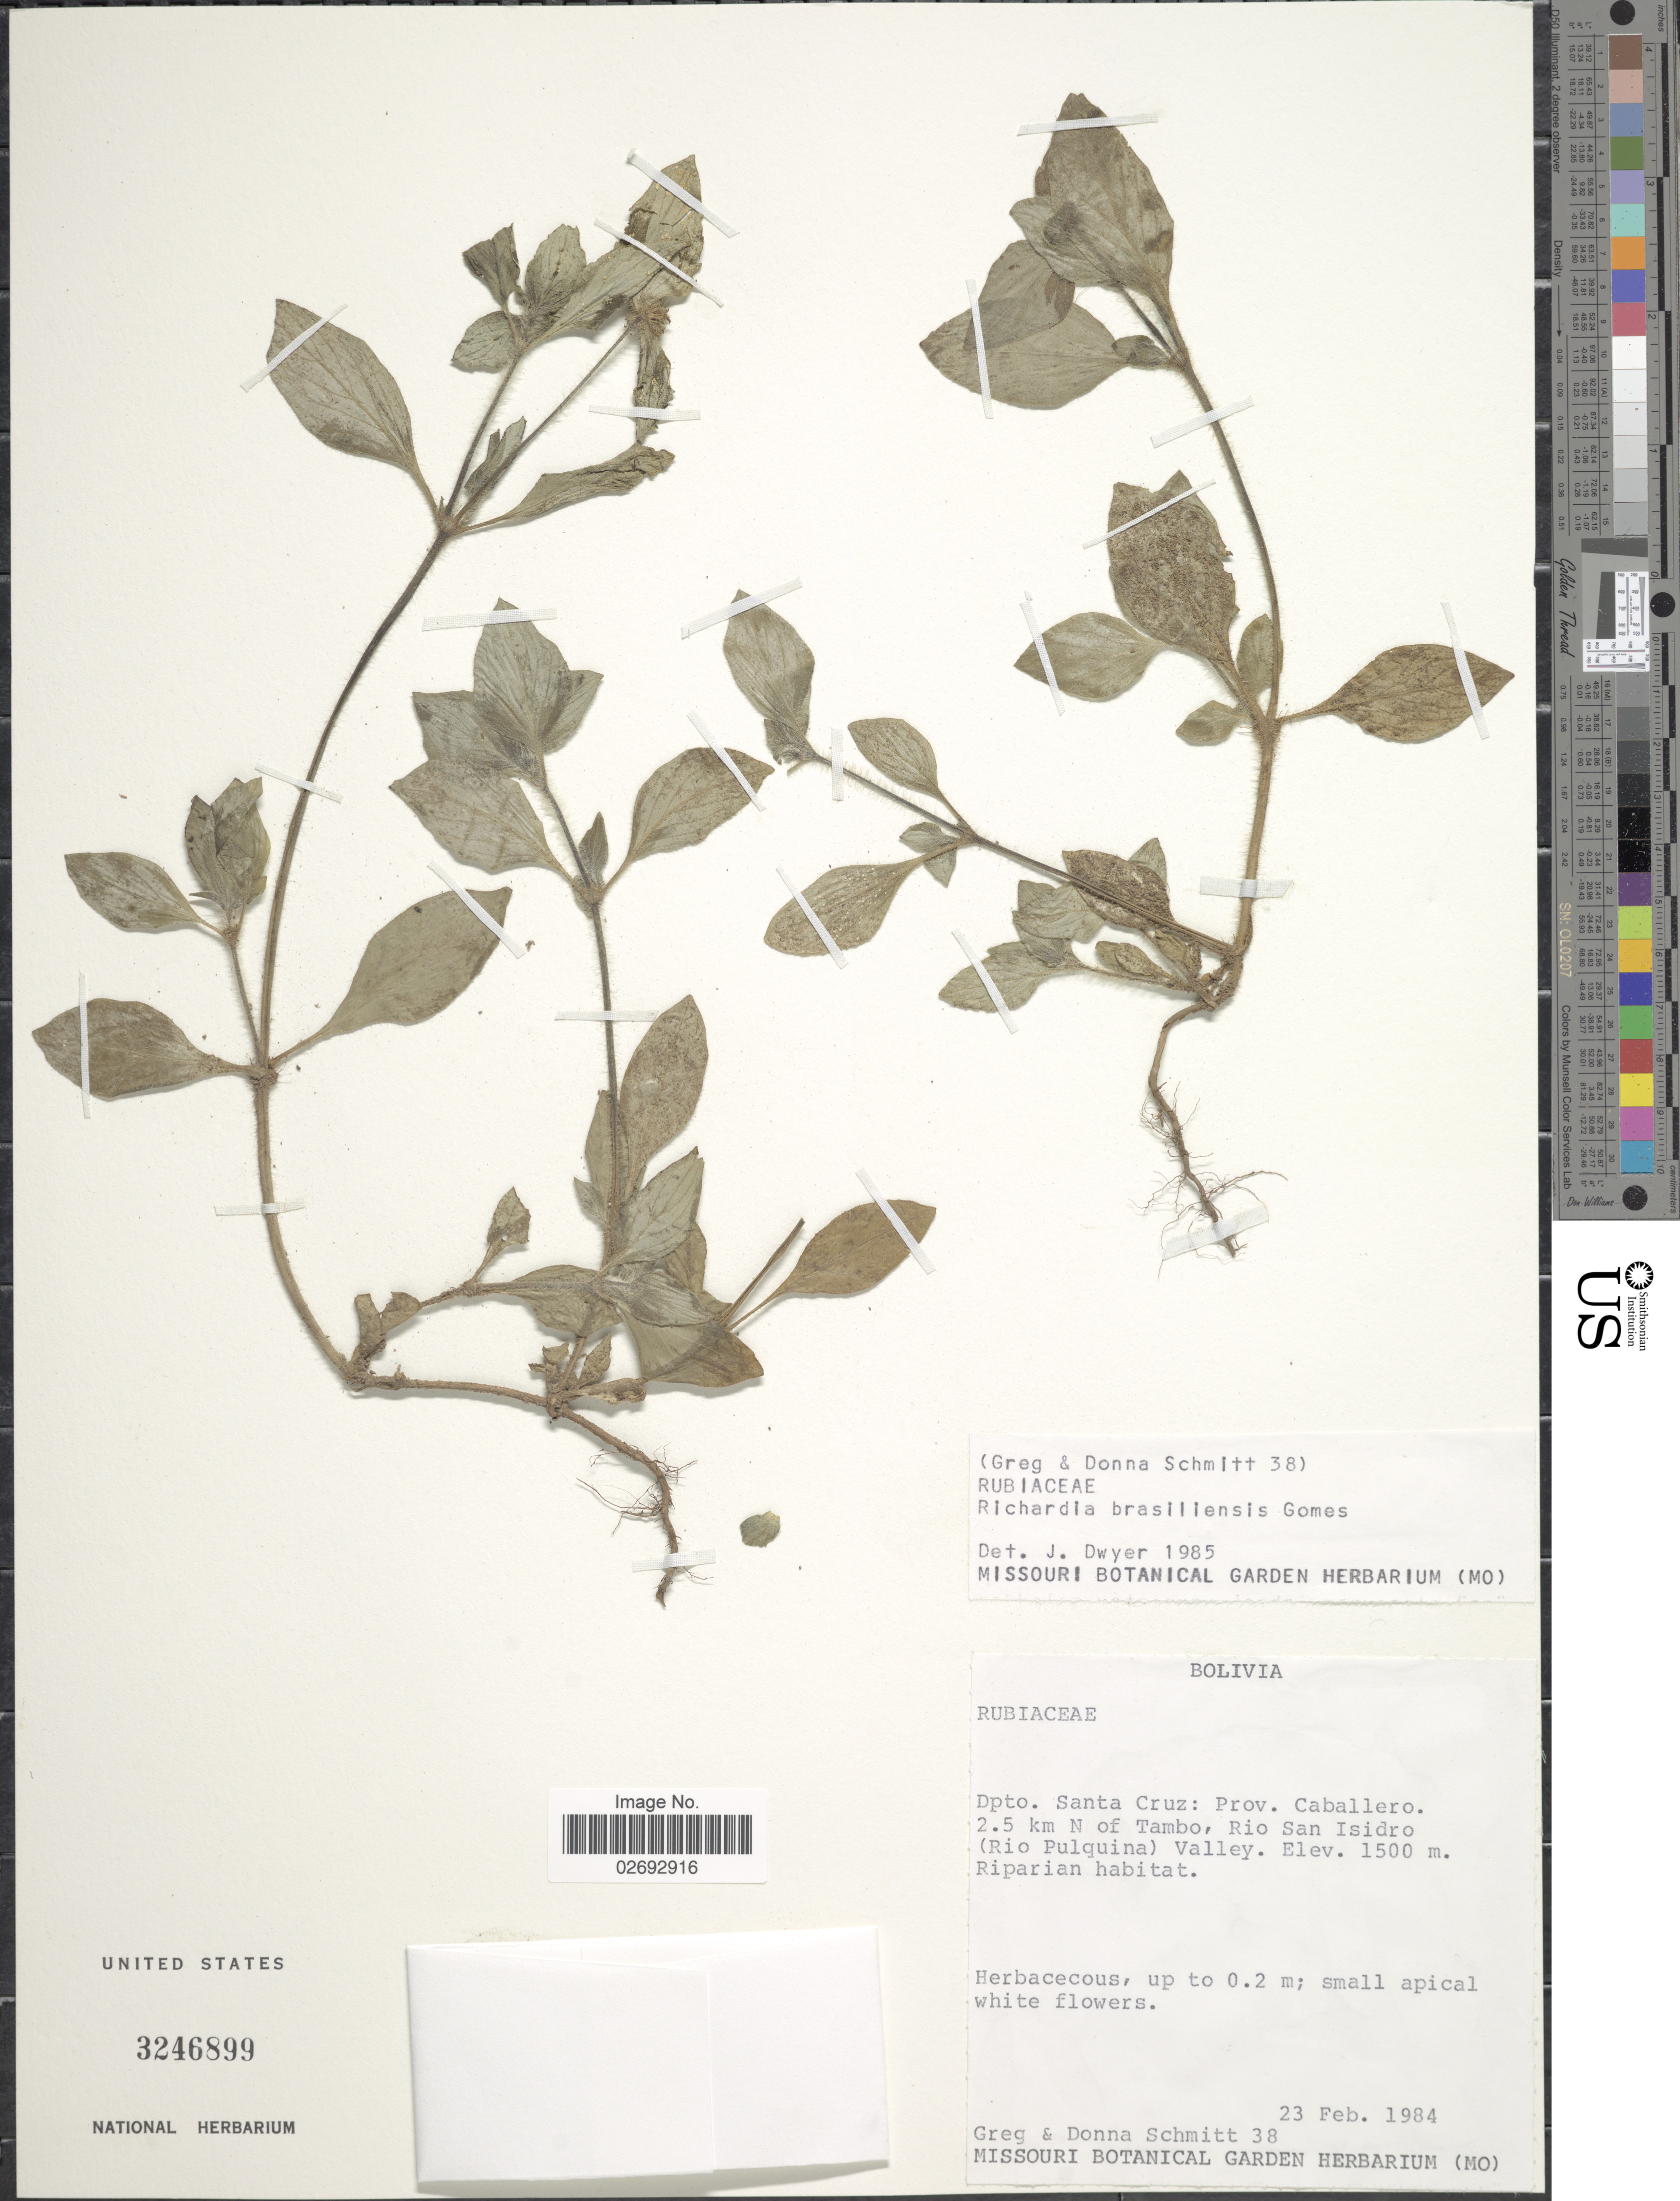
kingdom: Plantae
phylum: Tracheophyta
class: Magnoliopsida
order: Gentianales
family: Rubiaceae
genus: Richardia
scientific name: Richardia brasiliensis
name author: Gomes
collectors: G. Schmitt & D. Schmitt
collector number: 38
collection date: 1984-02-23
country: Bolivia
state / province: Santa Cruz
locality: Prov. Caballero. 2.5 km N of Tambo, Rio San Isidro (Rio Pulquina) Valley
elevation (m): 1500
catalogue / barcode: US 3246899